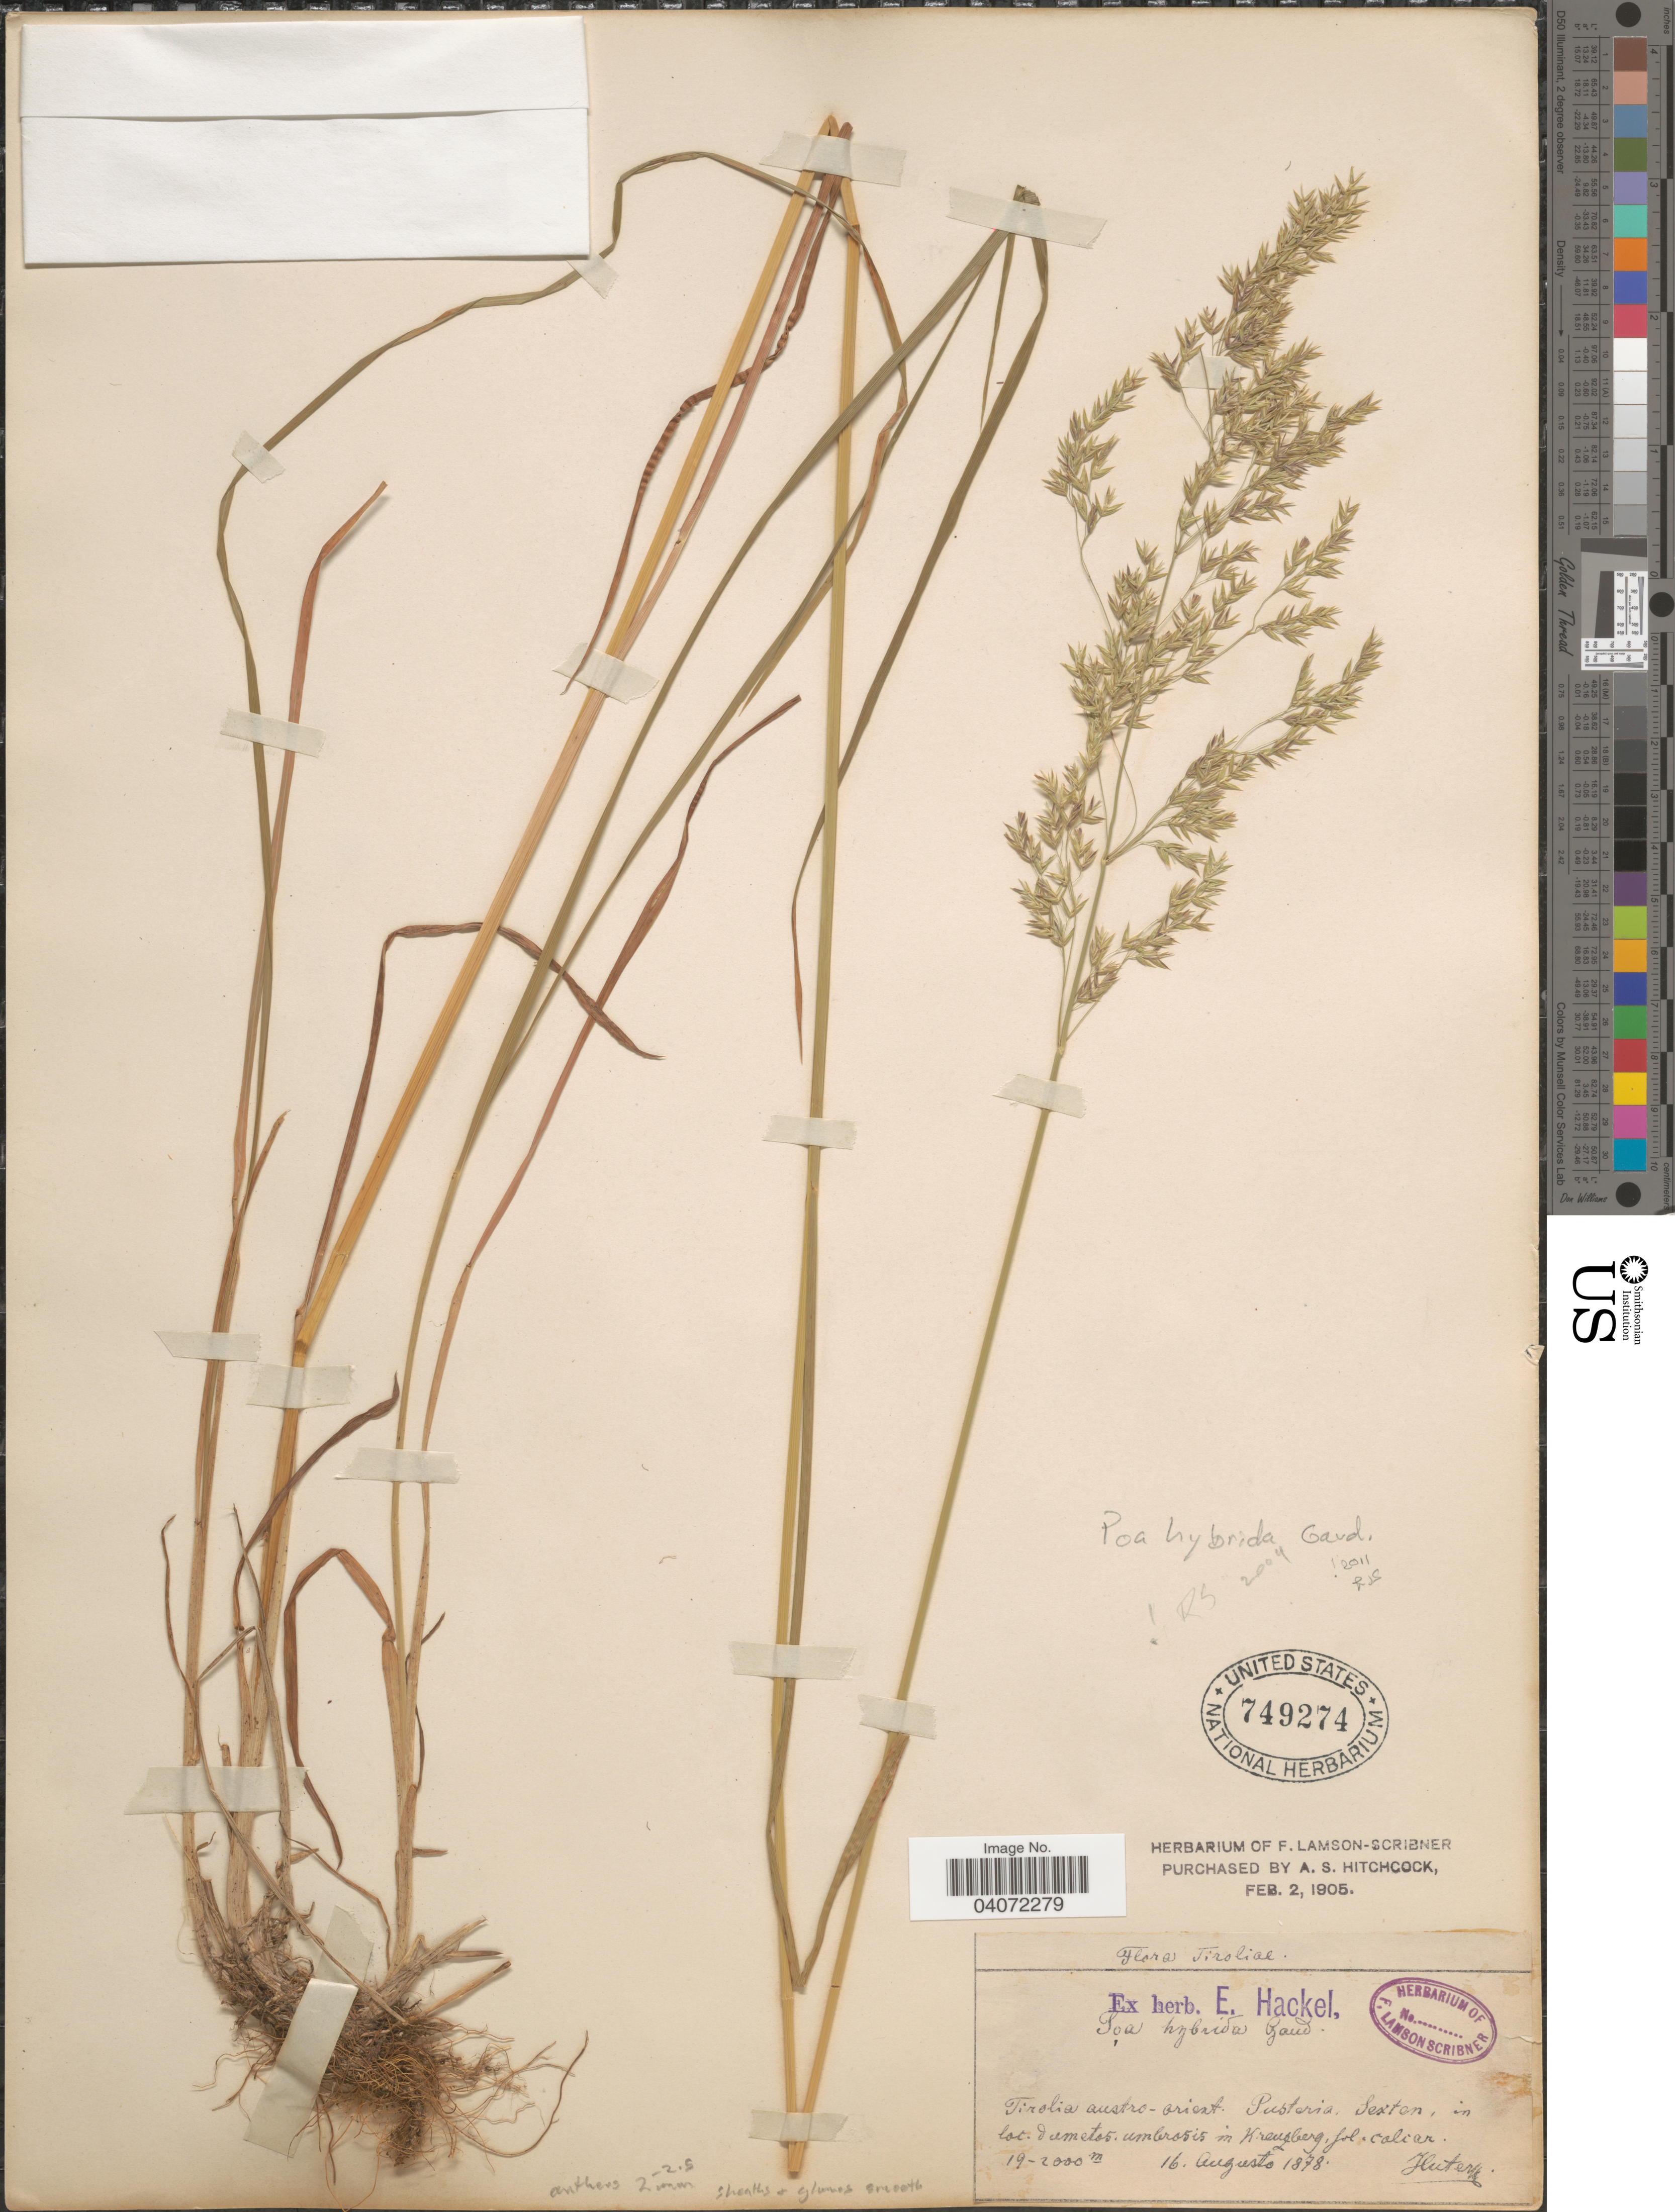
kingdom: Plantae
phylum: Tracheophyta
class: Liliopsida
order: Poales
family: Poaceae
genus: Poa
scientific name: Poa hybrida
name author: Gaudin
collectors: -. Huter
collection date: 1878-08-16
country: Italy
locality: Tirolia austro-orient. Pusteria. Sexten, in lot. dumetos umbrosis in Kreugberg.fol.calcar.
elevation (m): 1900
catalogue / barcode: US 749274